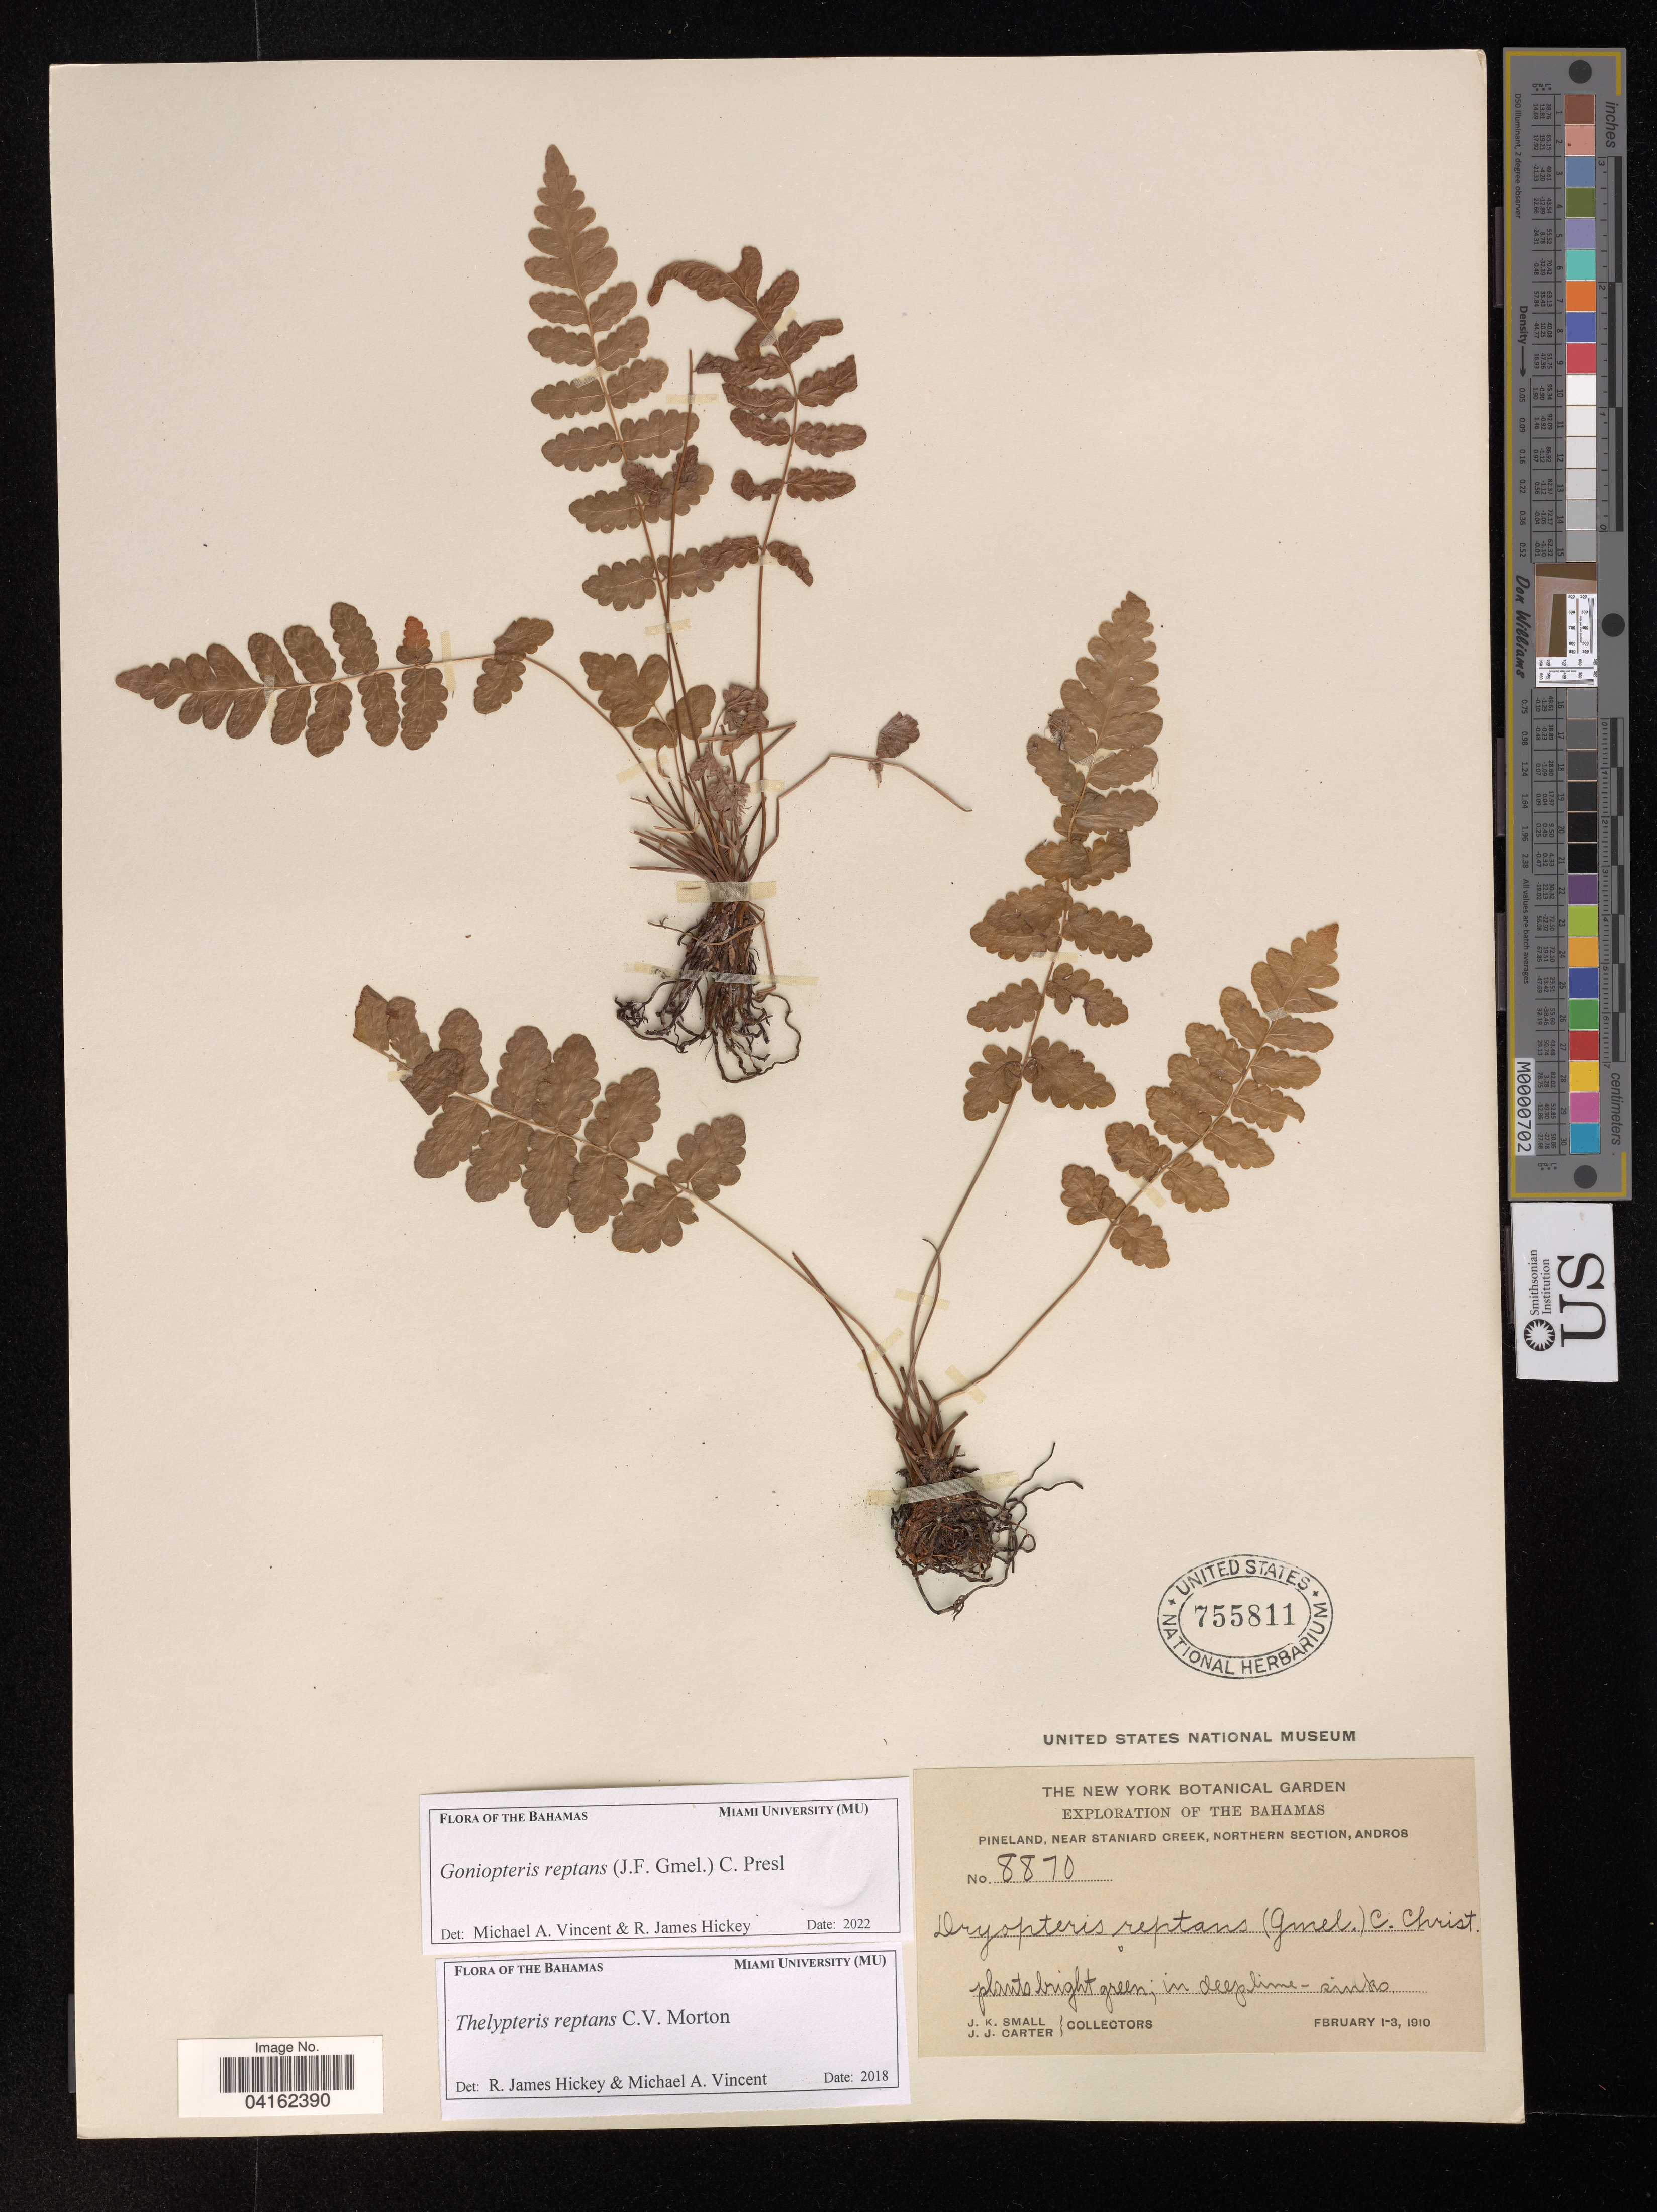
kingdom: Plantae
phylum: Tracheophyta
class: Polypodiopsida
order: Polypodiales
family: Thelypteridaceae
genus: Goniopteris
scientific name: Goniopteris reptans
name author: (J.F. Gmel.) C. Presl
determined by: Vicent, Michael A.; Hickey, R. J.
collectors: J. Small & J. Carter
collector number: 8870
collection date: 1910-02-01/1910-02-03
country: Bahamas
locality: Exploration of the Bahamas. Pineland, near Staniard Creek, Northern Section, Andros.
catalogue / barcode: US 755811